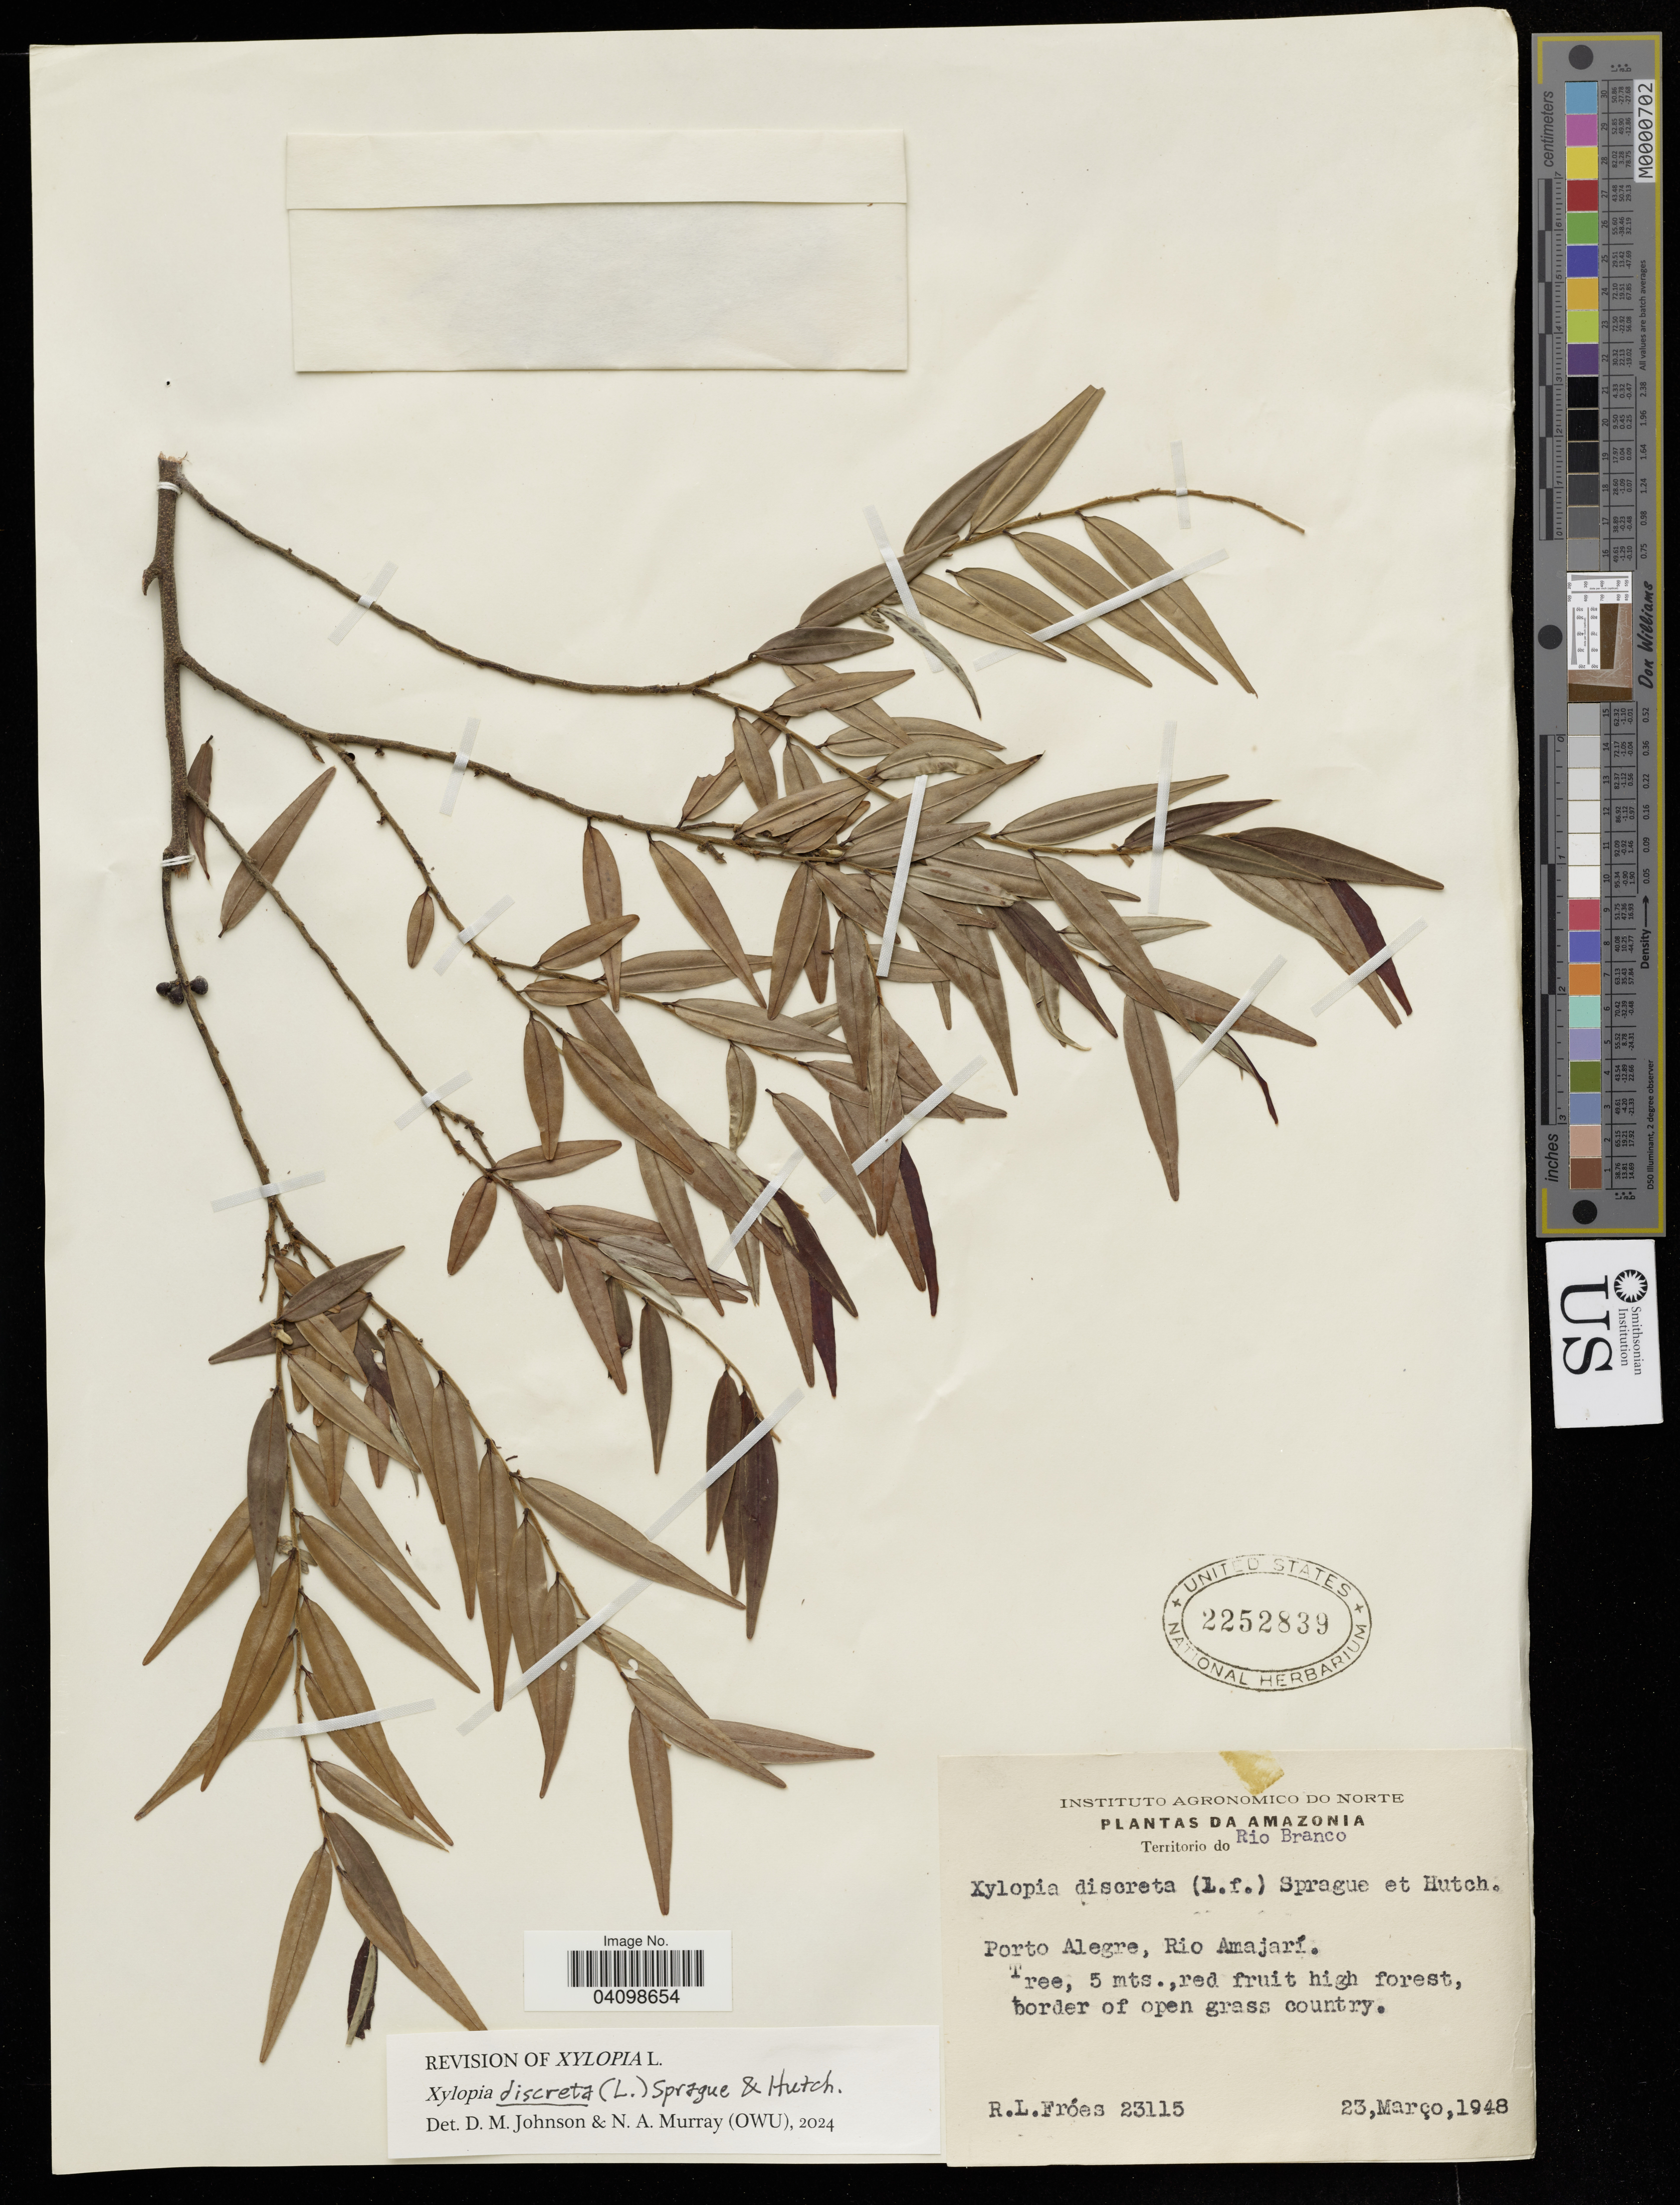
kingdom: Plantae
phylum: Tracheophyta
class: Magnoliopsida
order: Magnoliales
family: Annonaceae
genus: Xylopia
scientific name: Xylopia discreta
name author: (L. f.) Sprague & Hutch.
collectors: R. Froes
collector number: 23115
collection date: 1948-03-23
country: Brazil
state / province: Amazonas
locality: Rio Branco. Porto Alegre, Rio Amajari.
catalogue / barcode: US 2252839